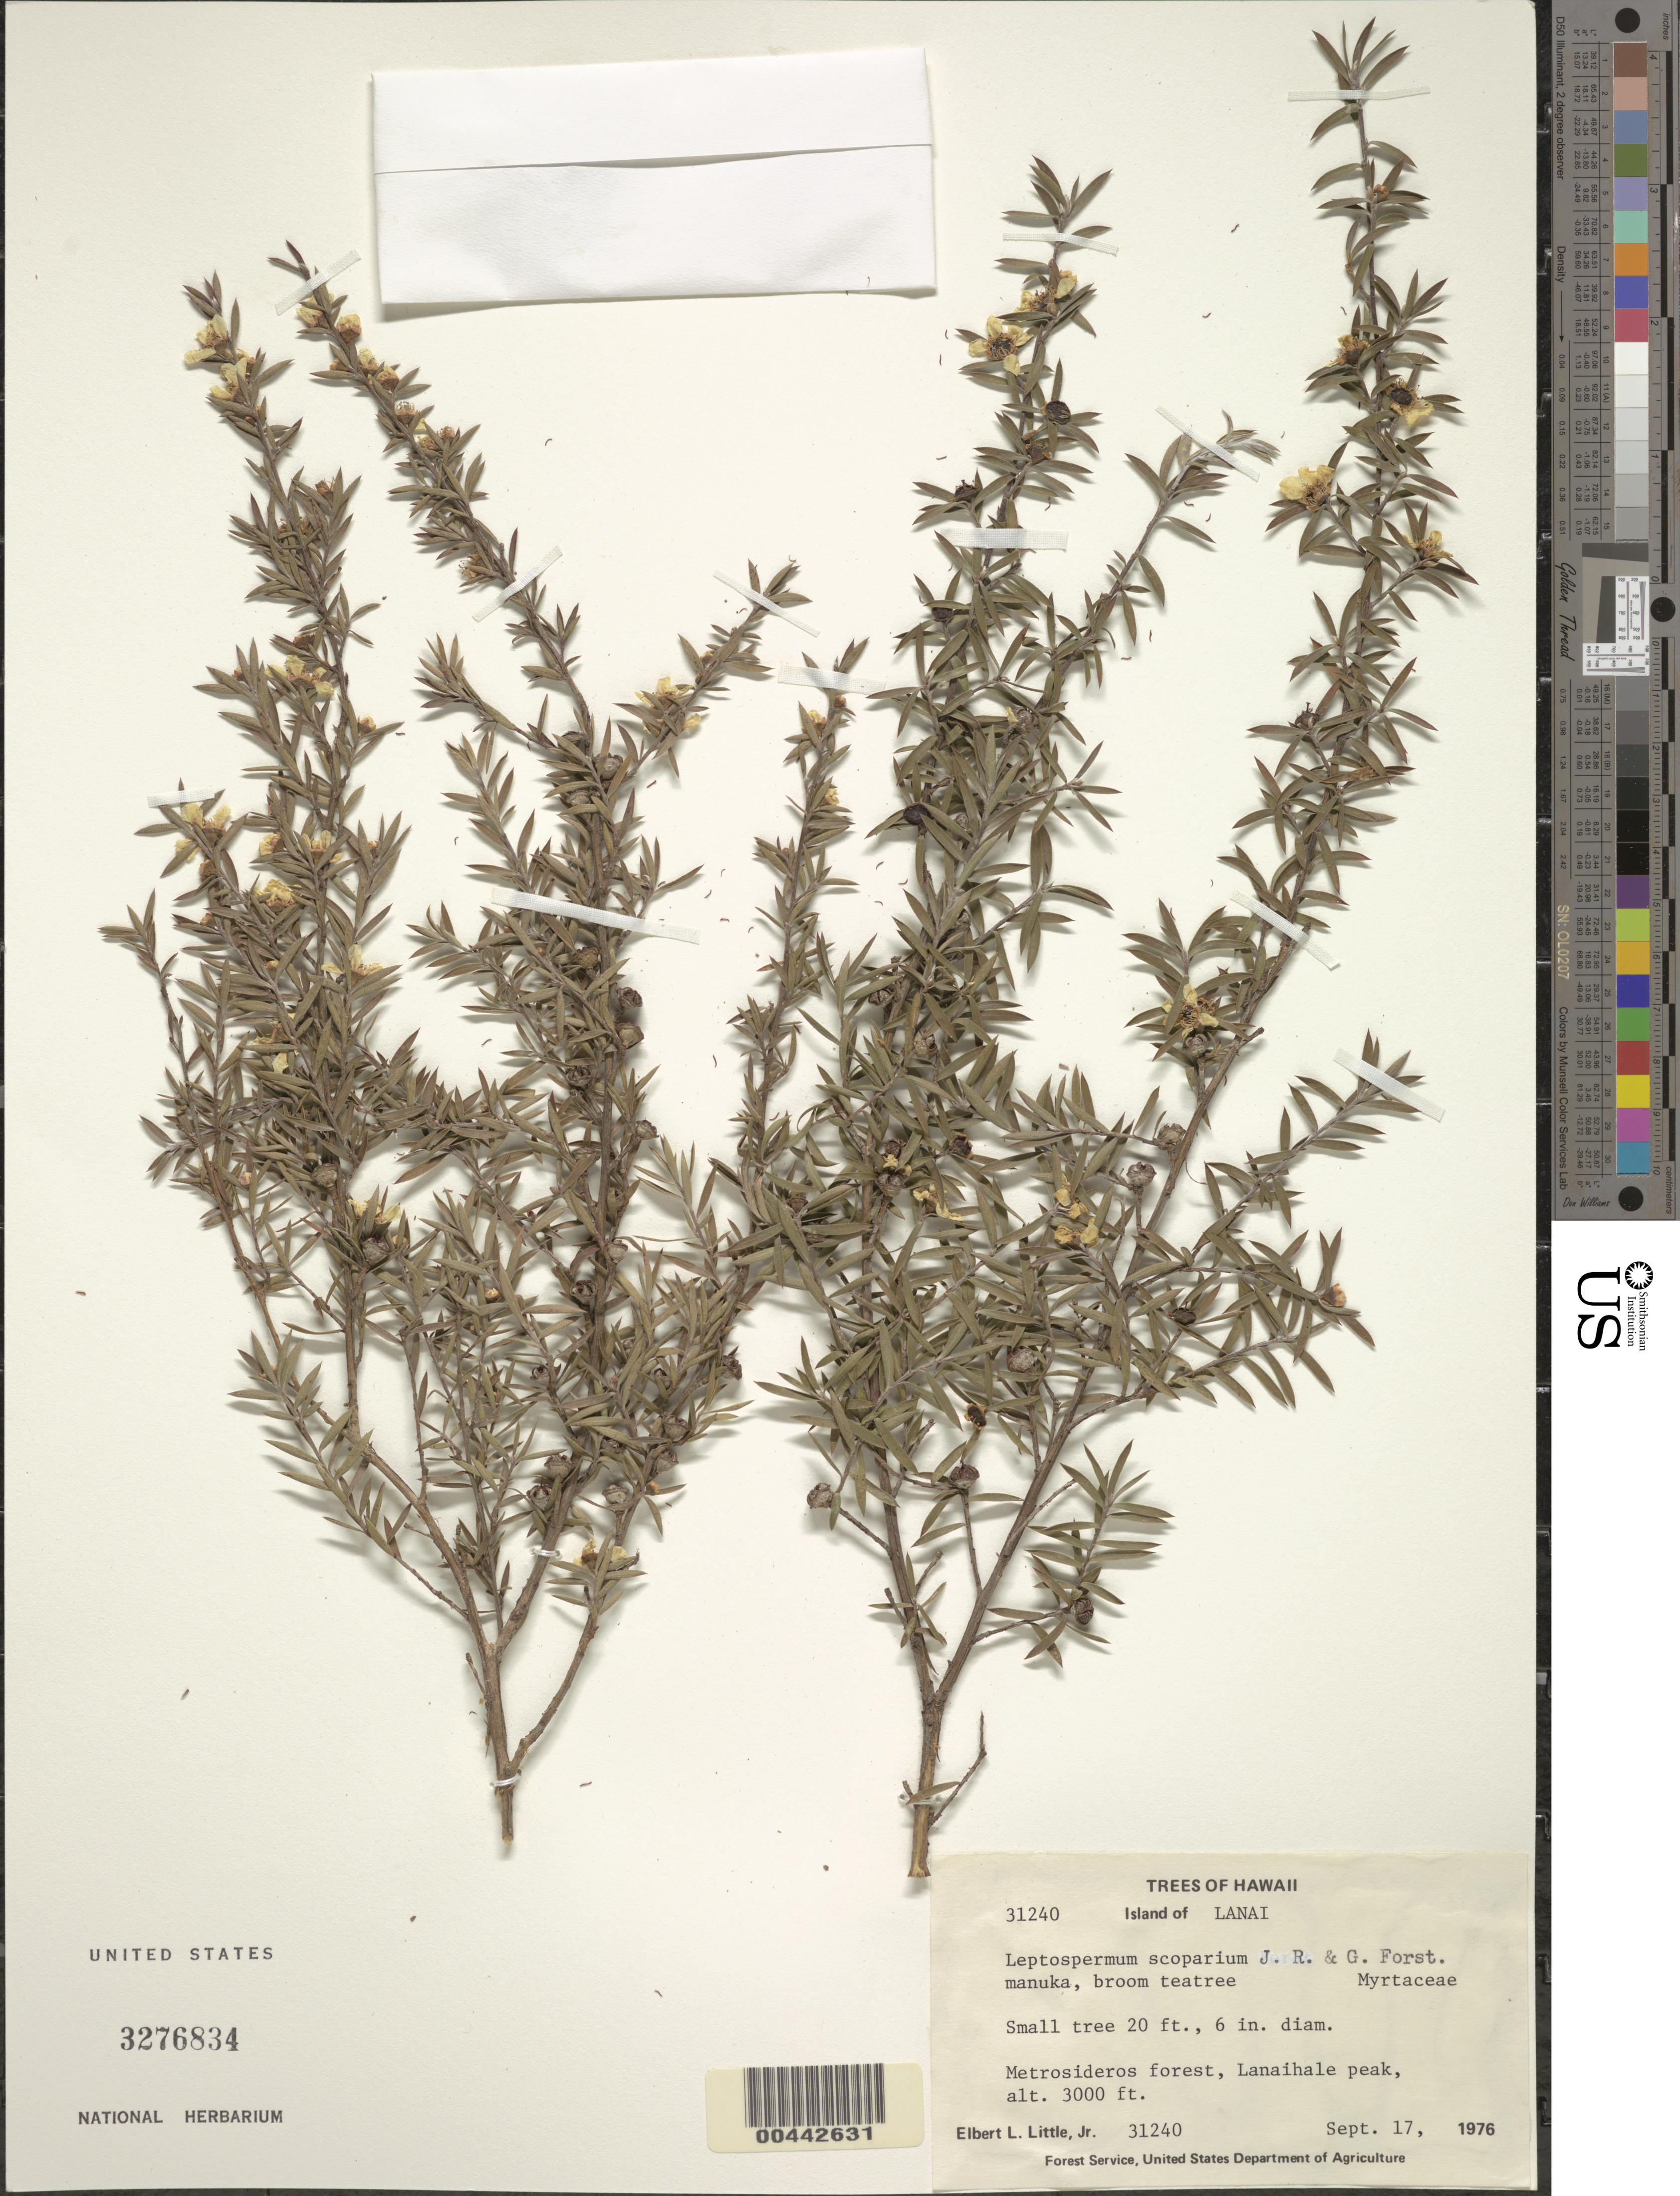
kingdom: Plantae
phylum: Tracheophyta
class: Magnoliopsida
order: Myrtales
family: Myrtaceae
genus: Leptospermum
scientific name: Leptospermum scoparium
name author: J.R. Forst. & G. Forst.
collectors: E. L. Little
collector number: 31240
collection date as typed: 17 Sep 1976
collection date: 1976-09-17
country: United States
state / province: Hawaii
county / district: Maui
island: Lana'i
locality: Lanaihale peak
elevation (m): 914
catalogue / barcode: US 3276834